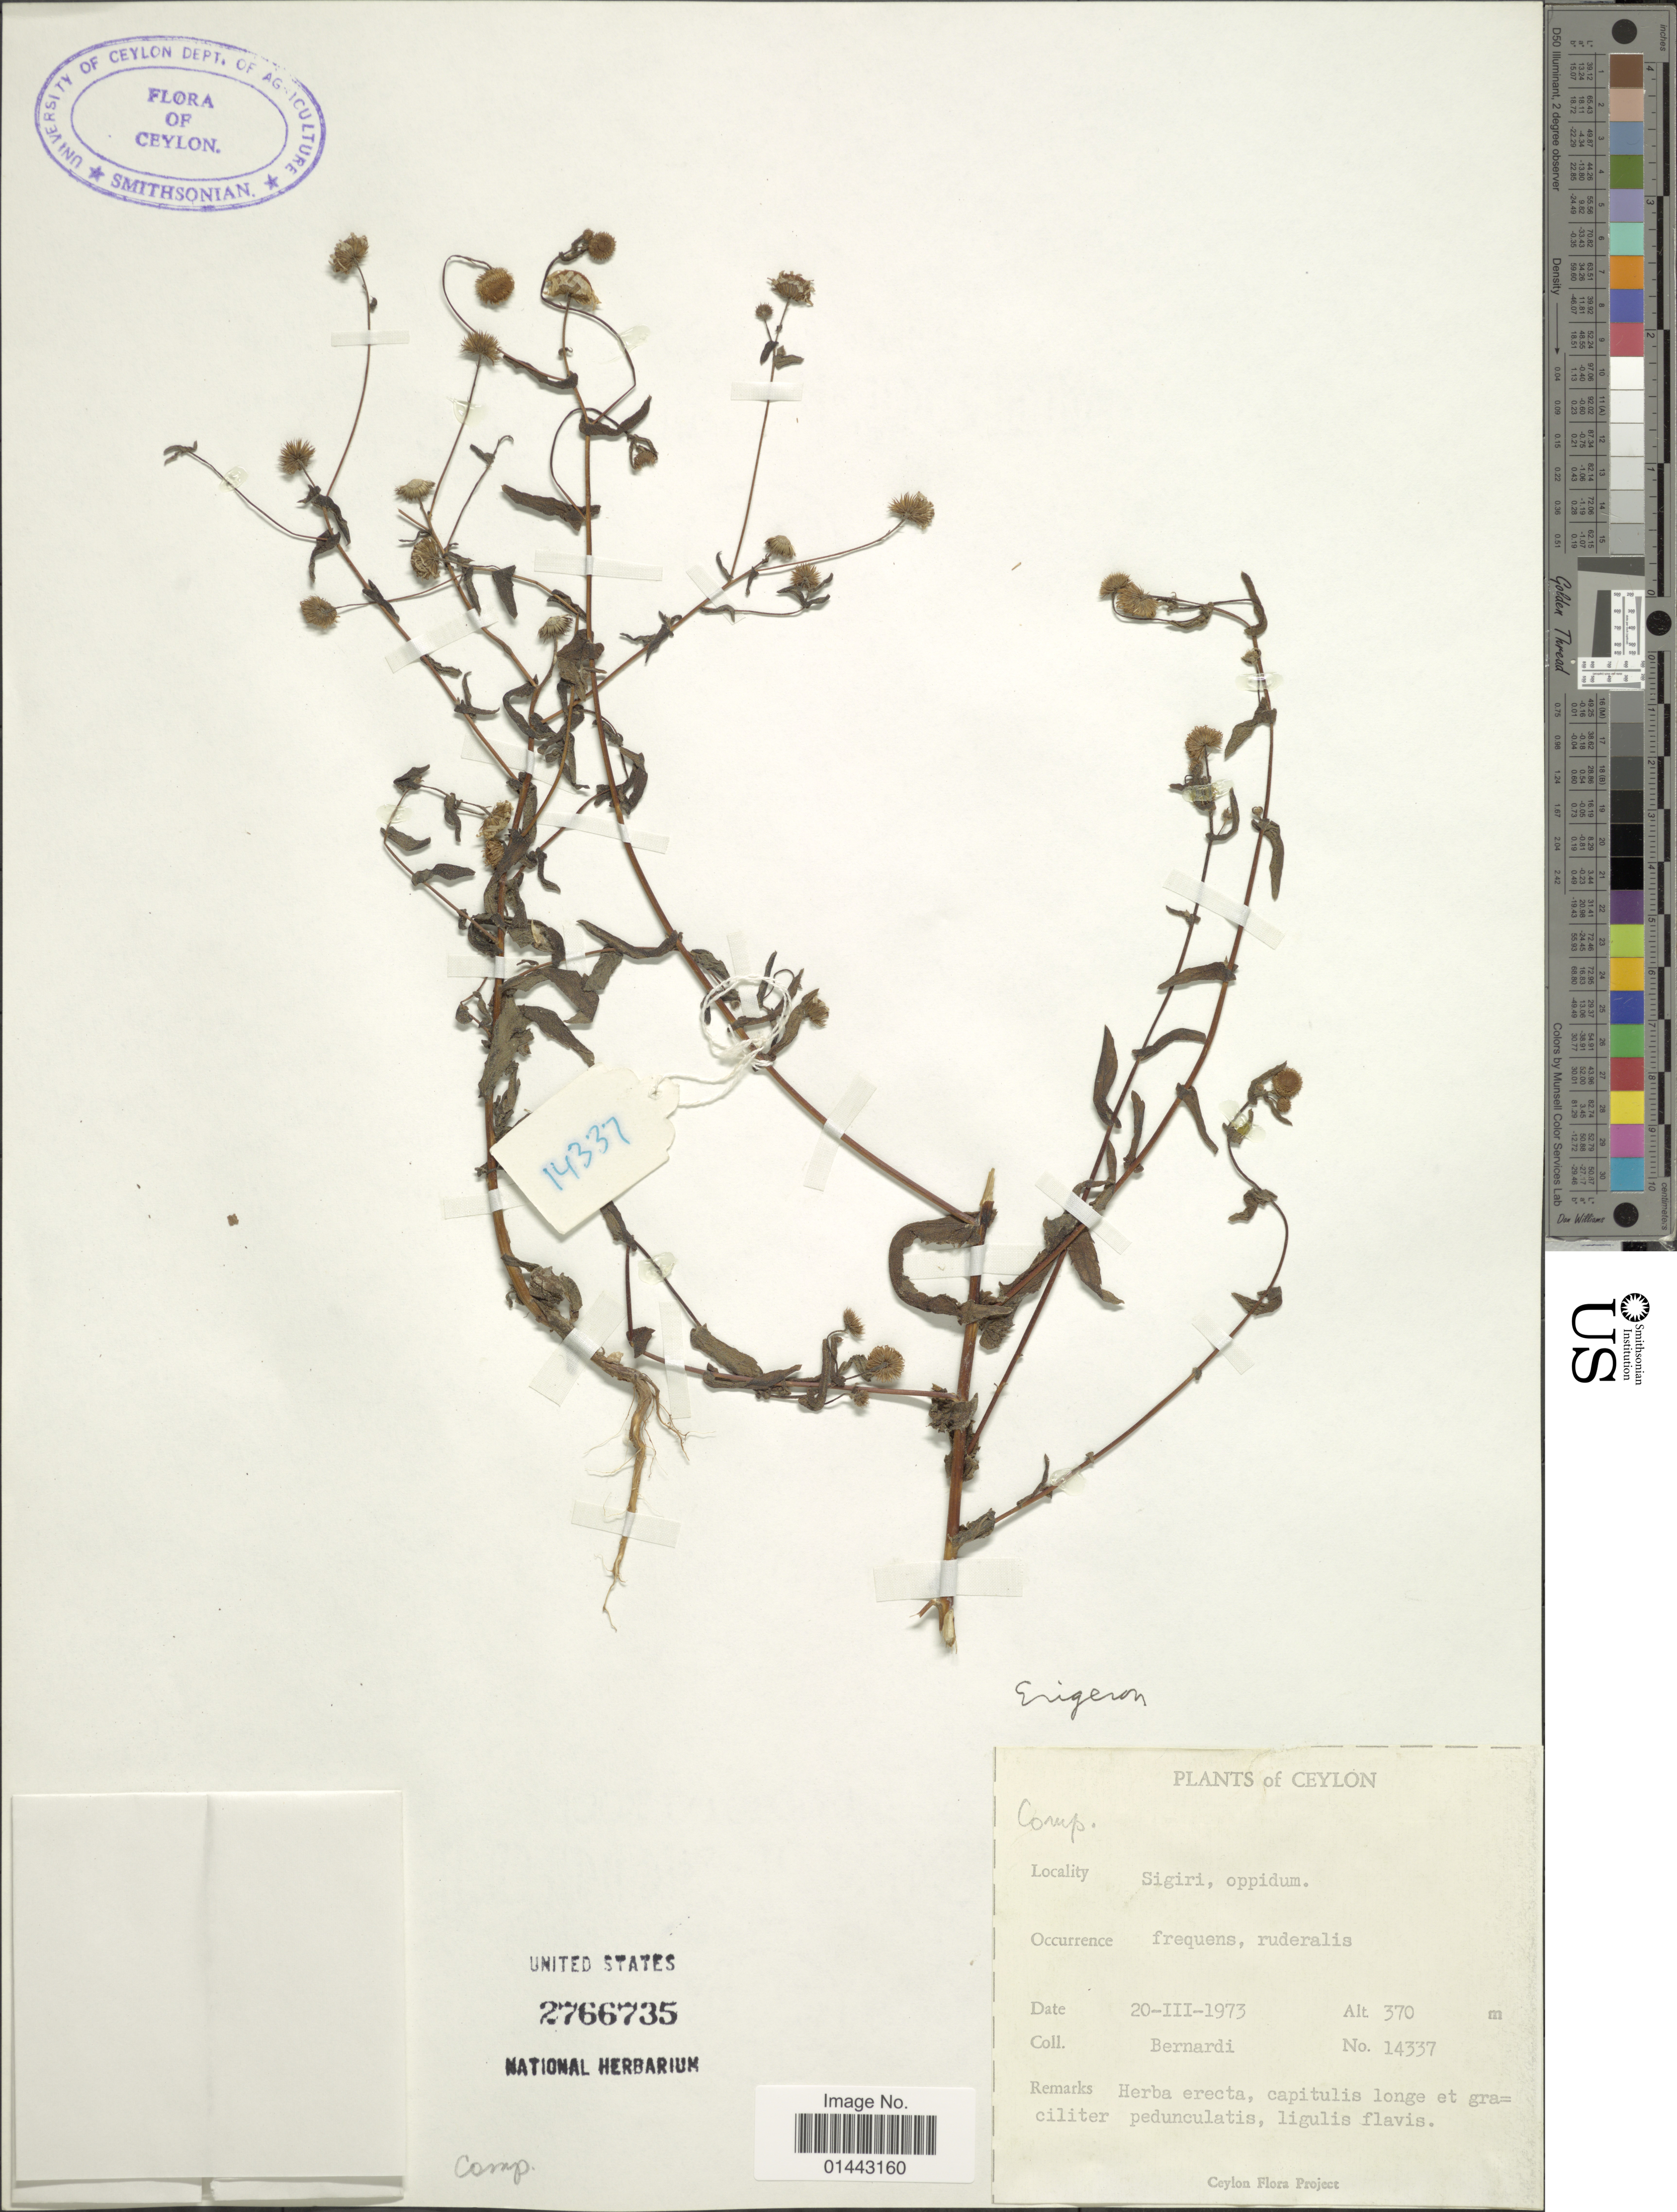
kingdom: Plantae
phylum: Tracheophyta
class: Magnoliopsida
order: Asterales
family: Asteraceae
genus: Erigeron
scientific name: Erigeron sp.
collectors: Bernardi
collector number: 14337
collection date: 1973-03-20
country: Sri Lanka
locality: Ceylon, Sigidiri, oppisum.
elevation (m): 370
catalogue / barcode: US 2766735